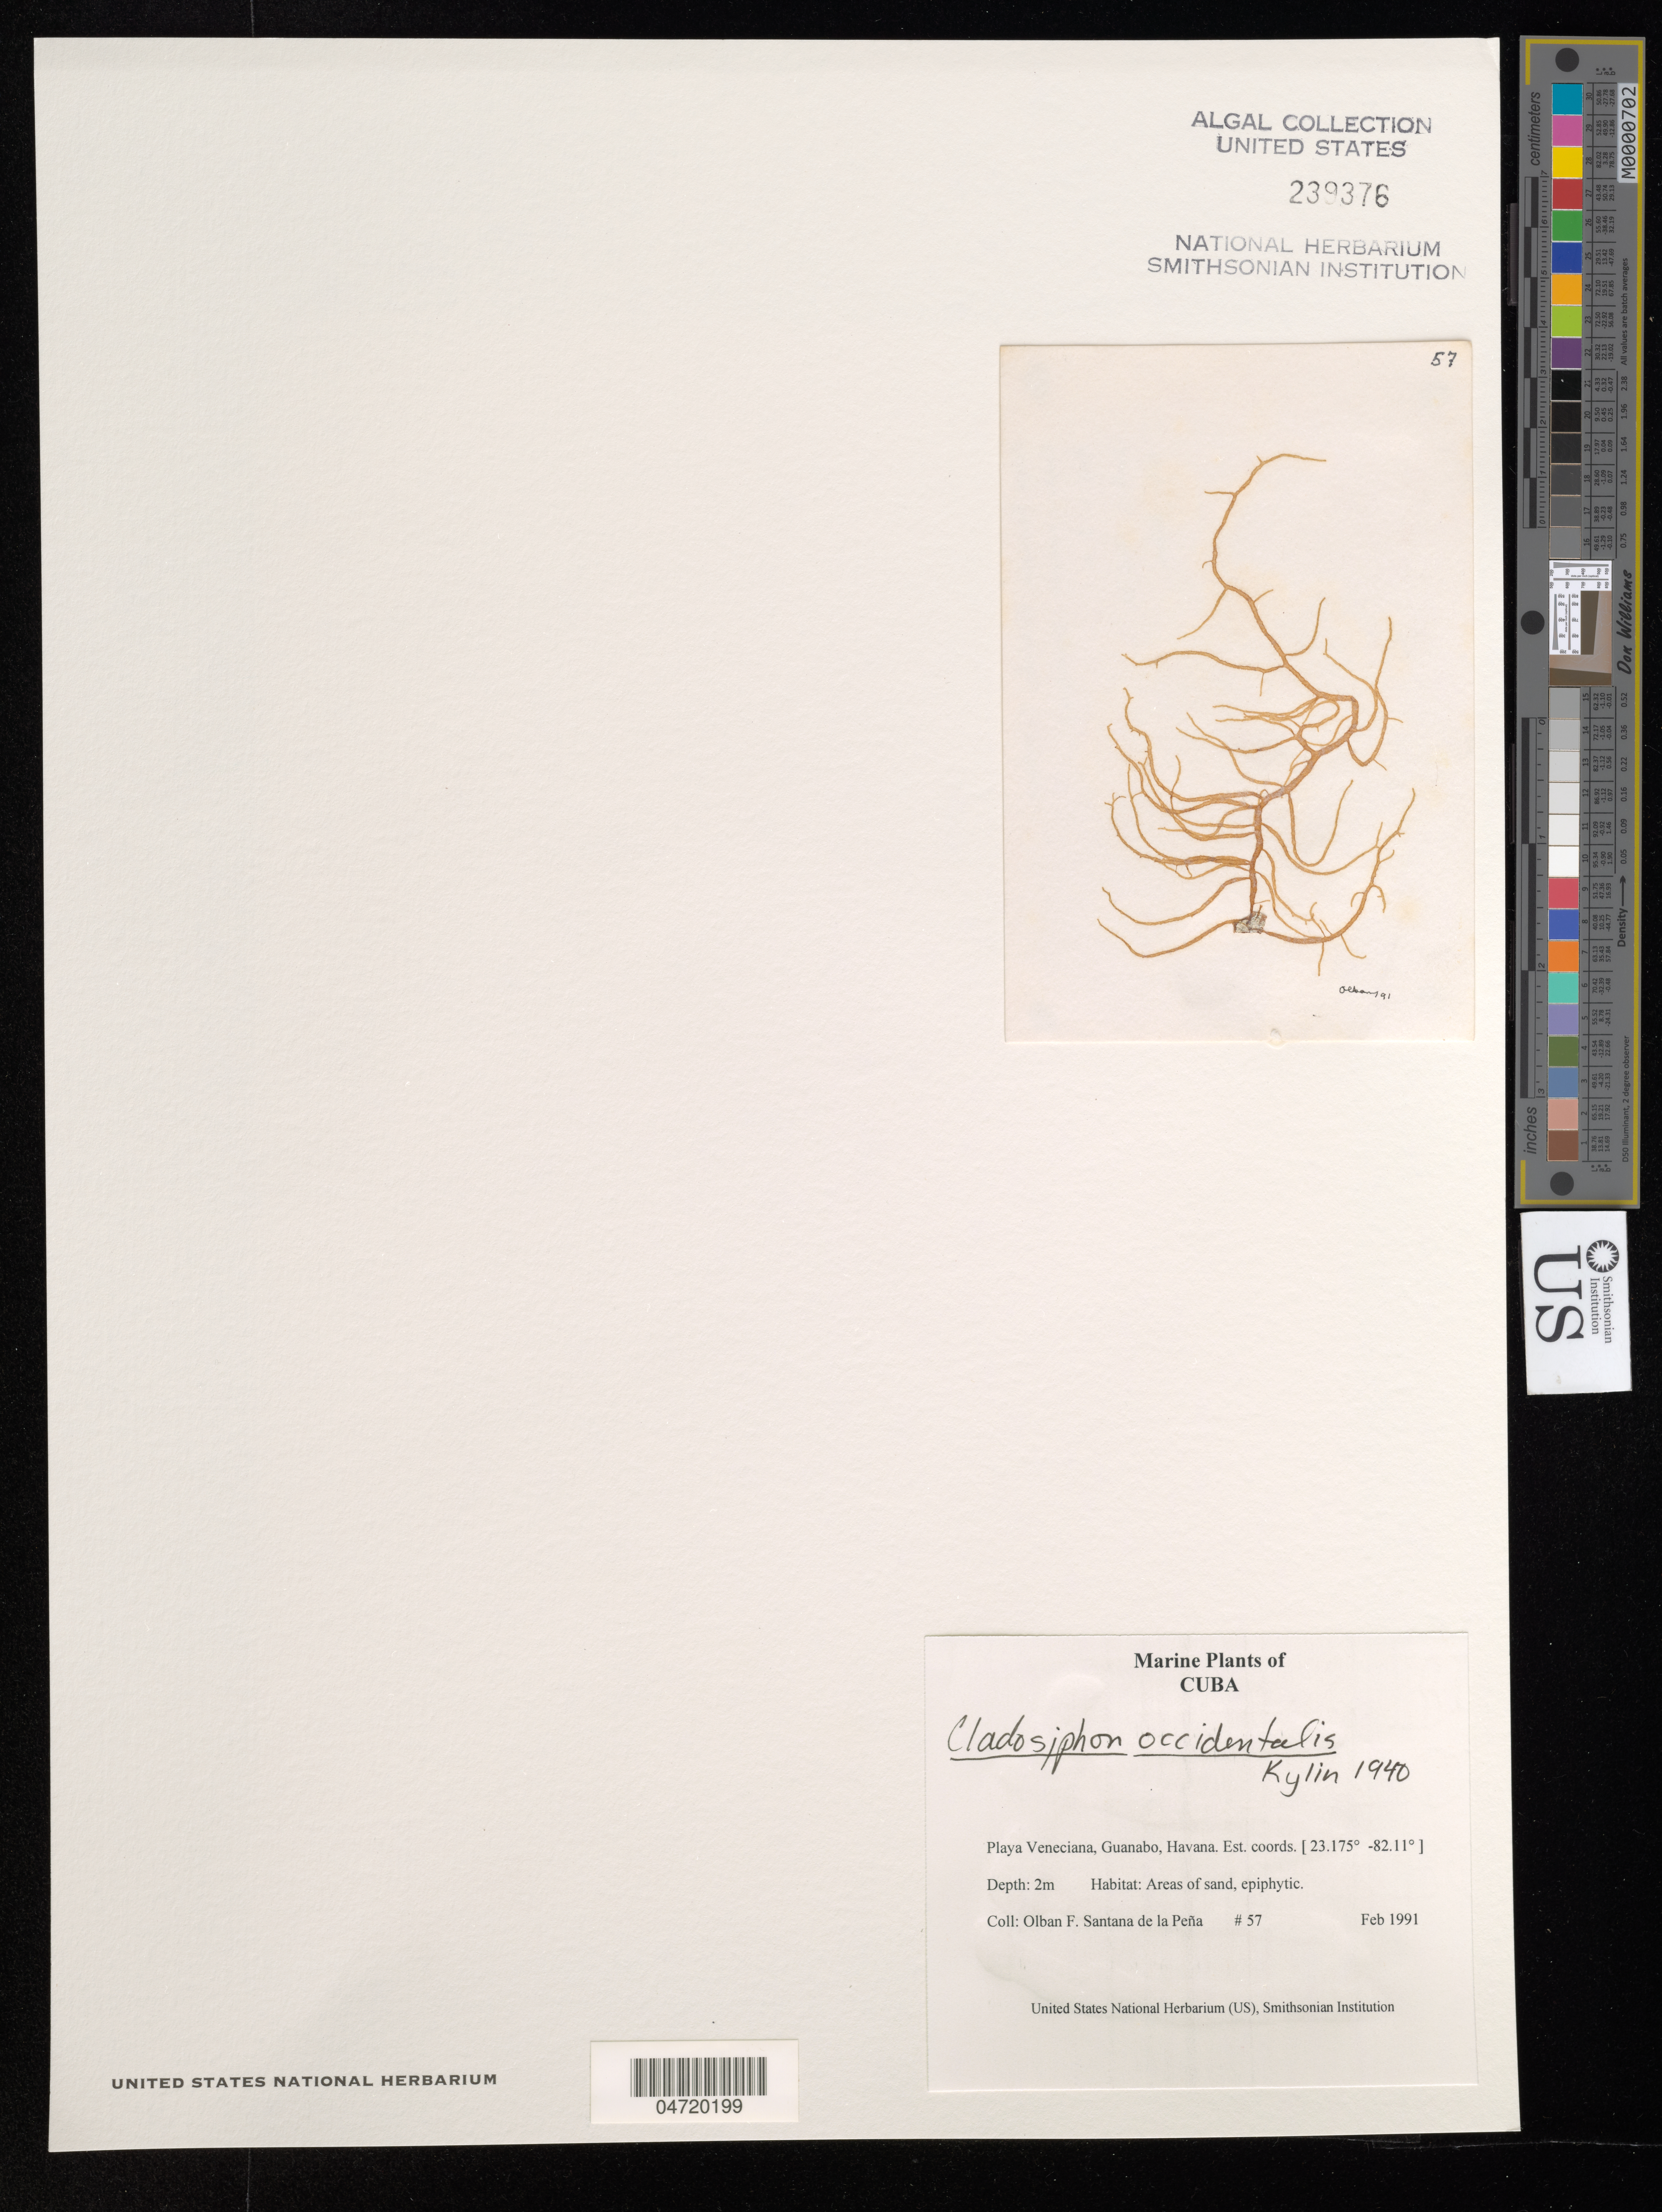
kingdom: Chromista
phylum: Ochrophyta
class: Phaeophyceae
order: Ectocarpales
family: Chordariaceae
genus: Cladosiphon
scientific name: Cladosiphon occidentalis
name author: Kylin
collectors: O. Santana de la Peña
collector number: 57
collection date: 1991-02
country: Cuba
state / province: La Habana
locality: Playa Veneciana, Guanabo, Havana.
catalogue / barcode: US 239376